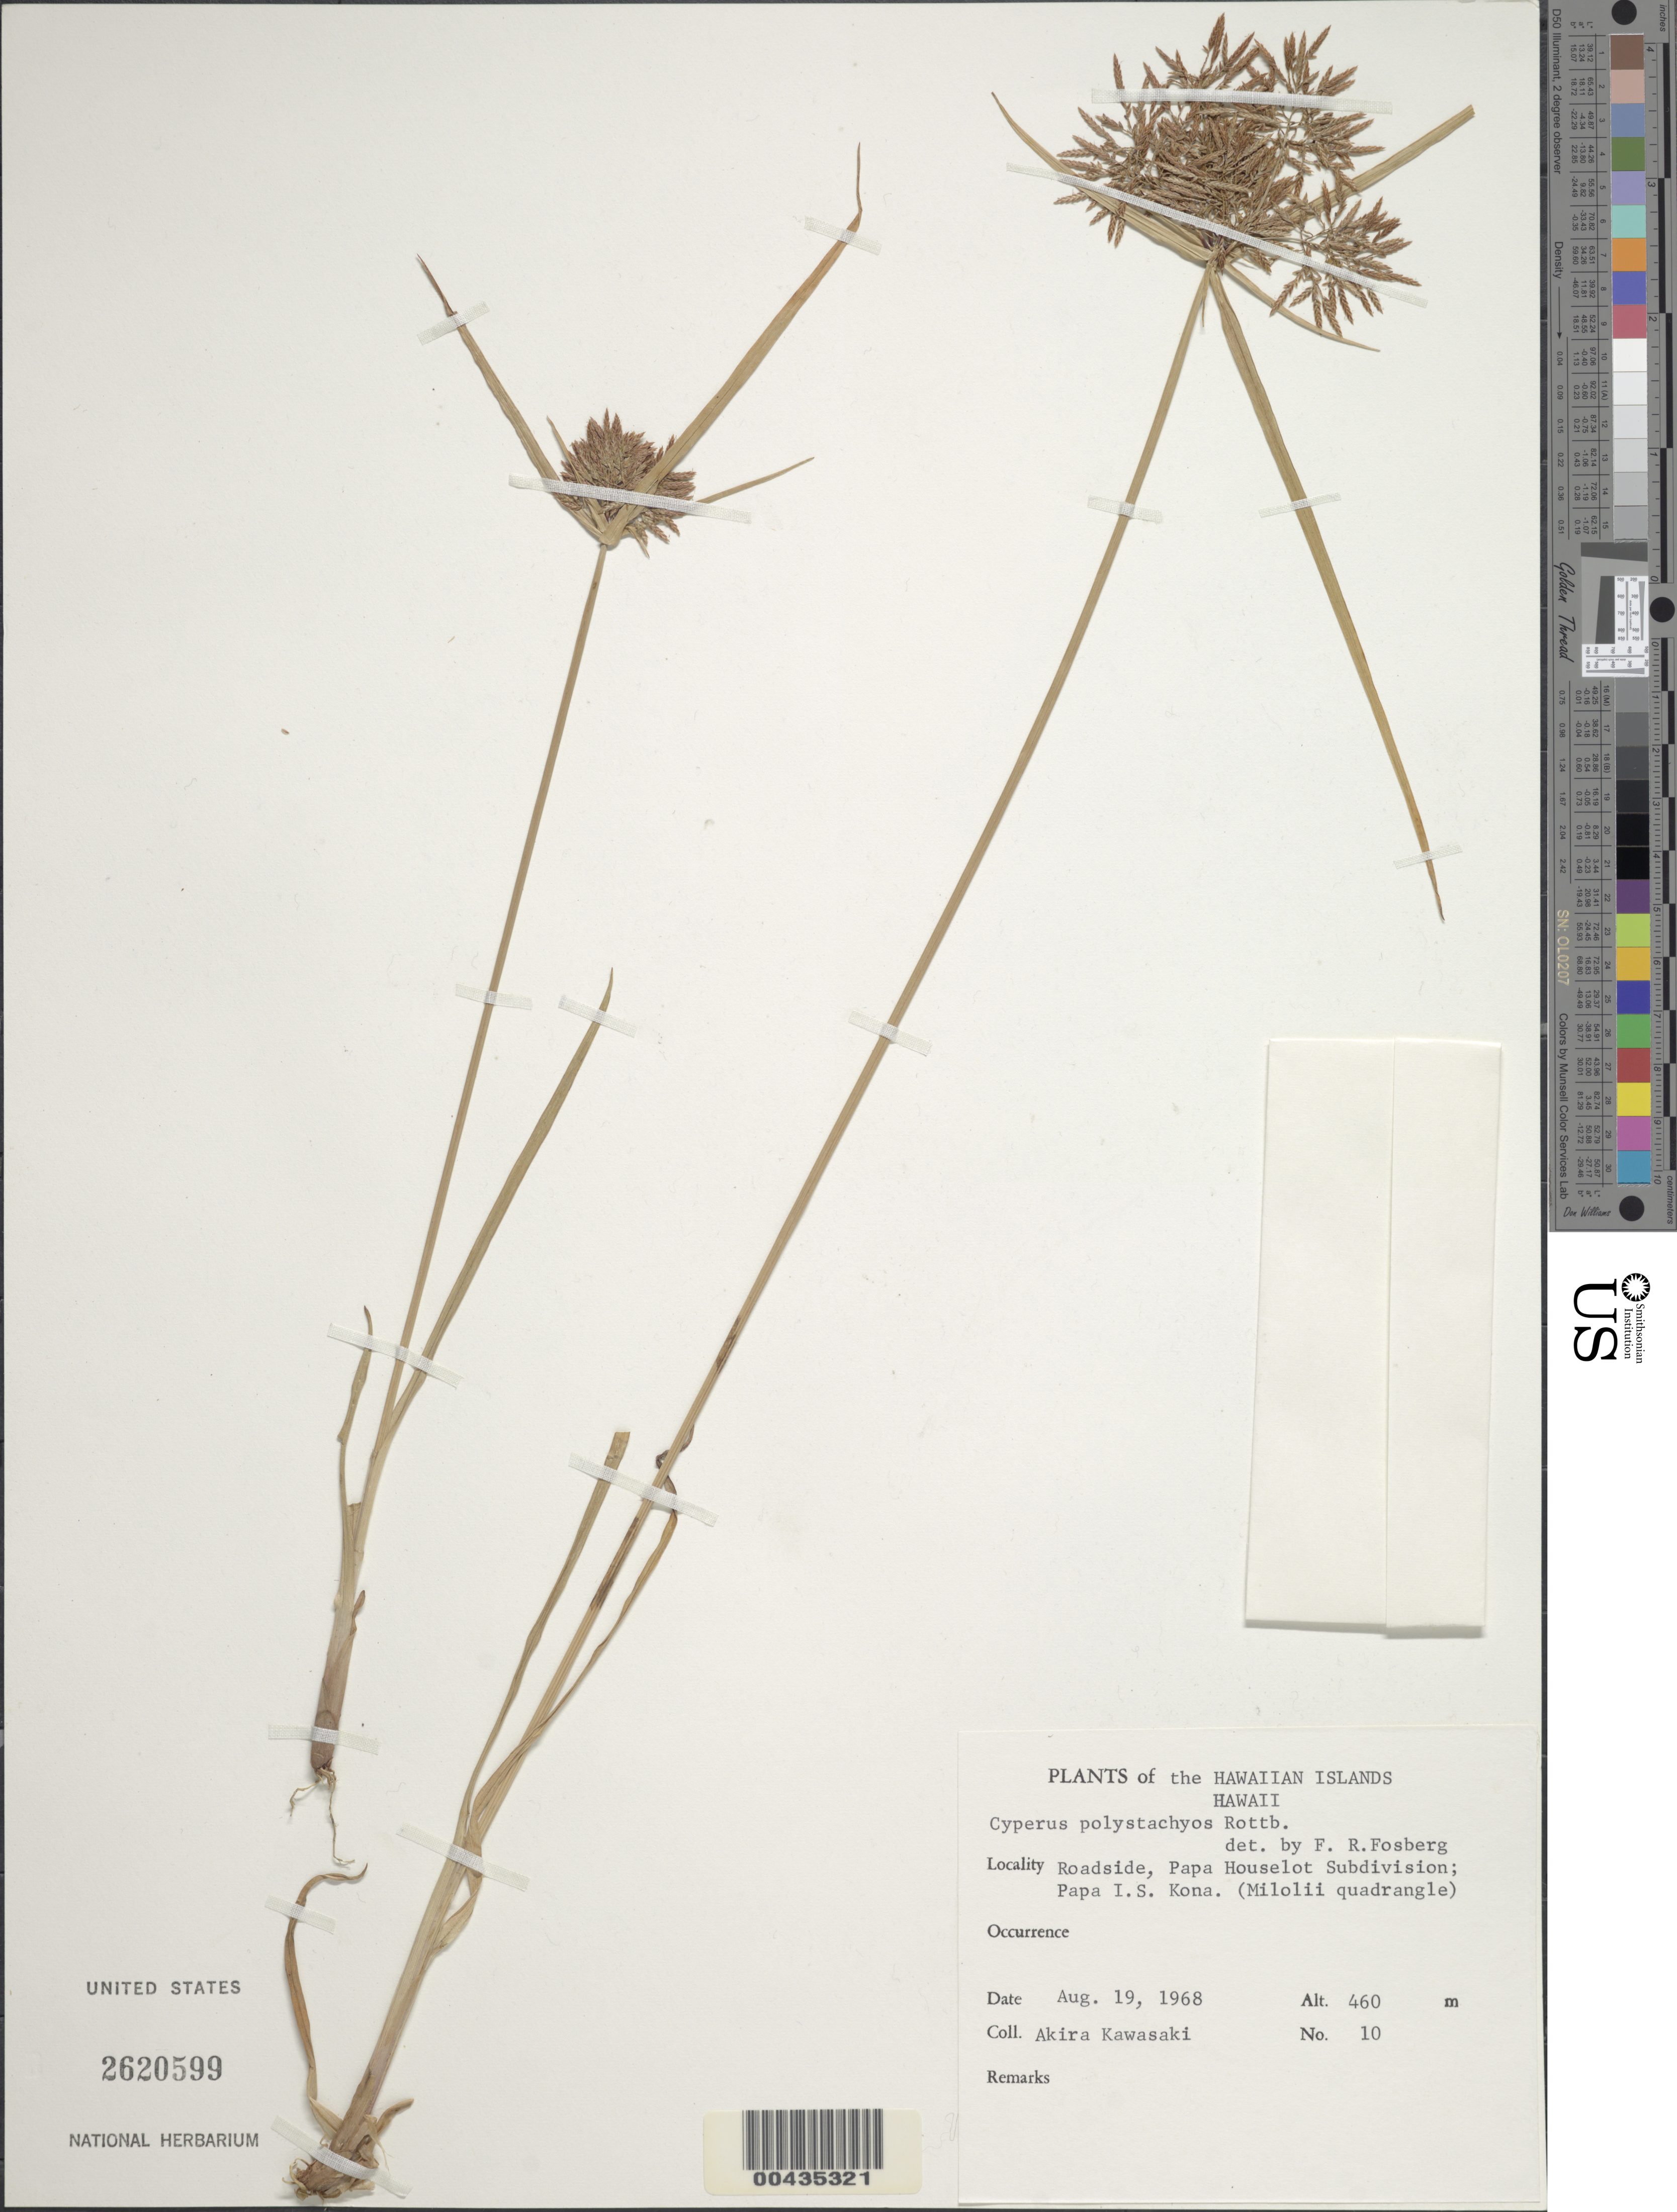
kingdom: Plantae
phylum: Tracheophyta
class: Liliopsida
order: Poales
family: Cyperaceae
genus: Cyperus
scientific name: Cyperus polystachyos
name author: Rottb.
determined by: Fosberg, F. R.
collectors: A. Kawasaki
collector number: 10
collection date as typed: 19 Aug 1968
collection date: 1968-08-19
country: United States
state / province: Hawaii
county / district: Hawaii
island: Hawaii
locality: Roadside, Papa Houselot Subdivision; Papa I.S. Kona. (Milolii quadrangle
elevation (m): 460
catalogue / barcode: US 2620599